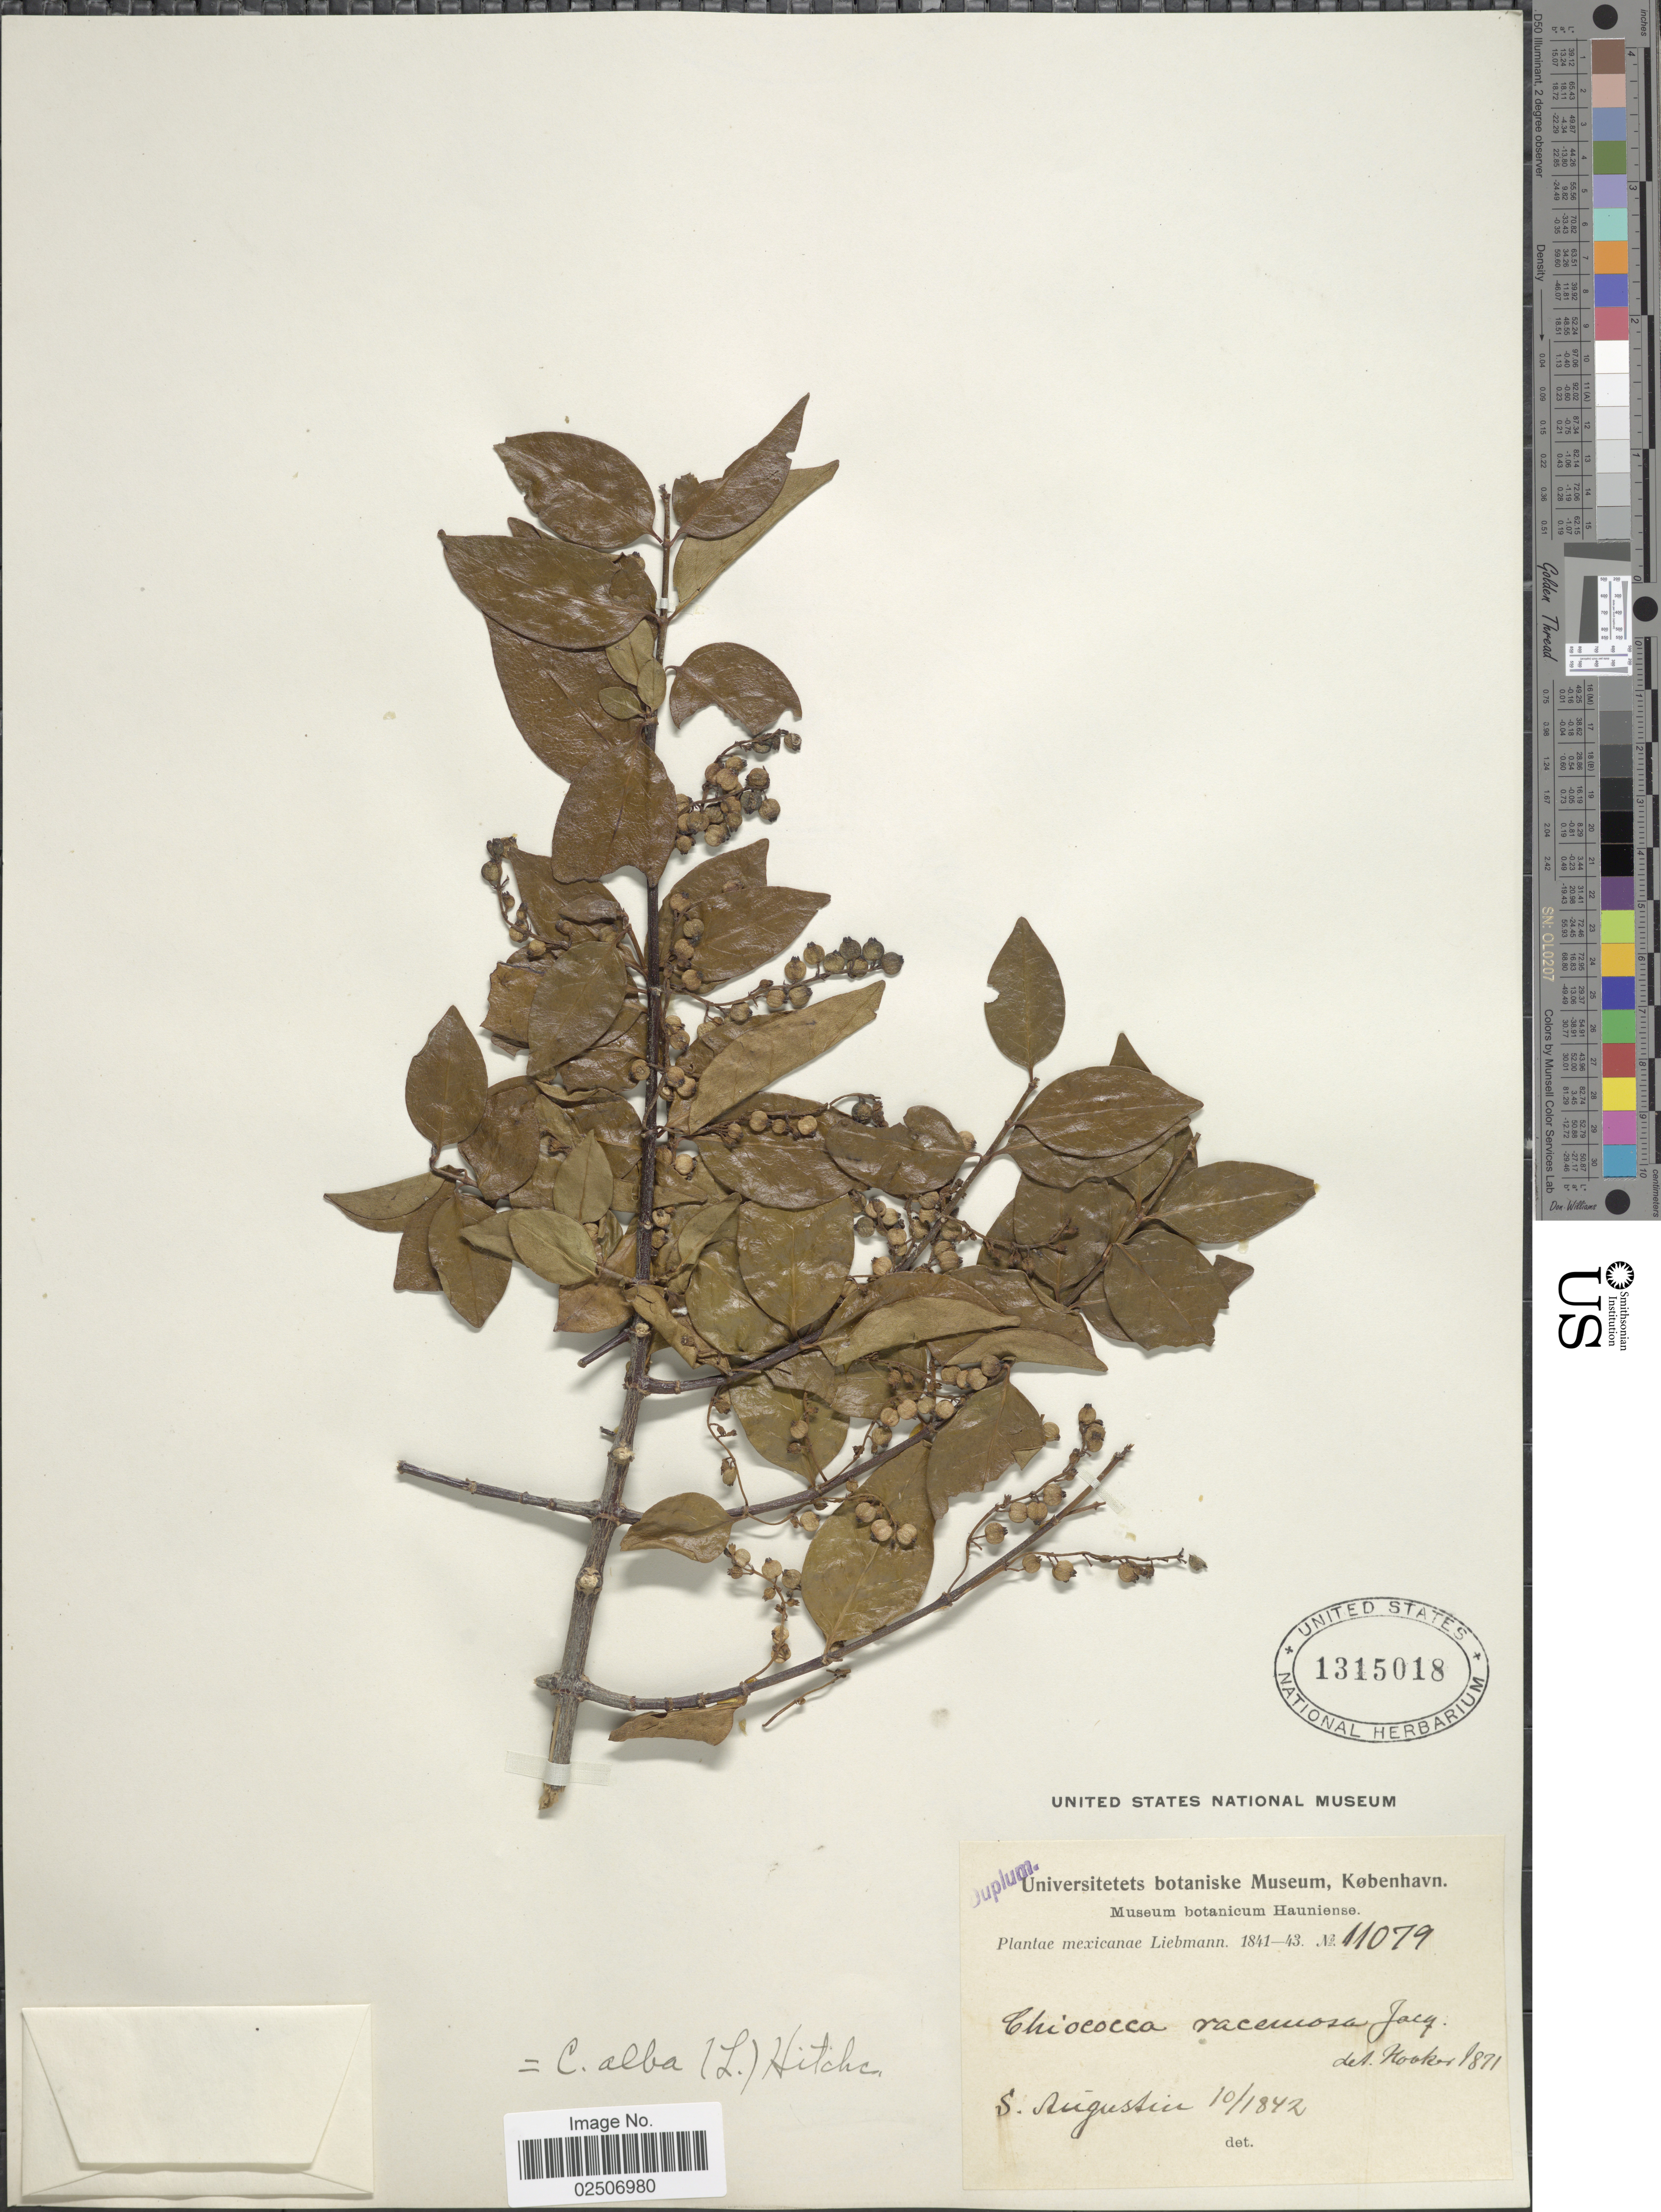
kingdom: Plantae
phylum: Tracheophyta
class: Magnoliopsida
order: Gentianales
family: Rubiaceae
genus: Chiococca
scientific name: Chiococca alba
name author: (L.) Hitchc.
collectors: S. Augustin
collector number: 11079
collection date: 1842-10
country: Mexico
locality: S. Augustin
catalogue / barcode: US 1315018